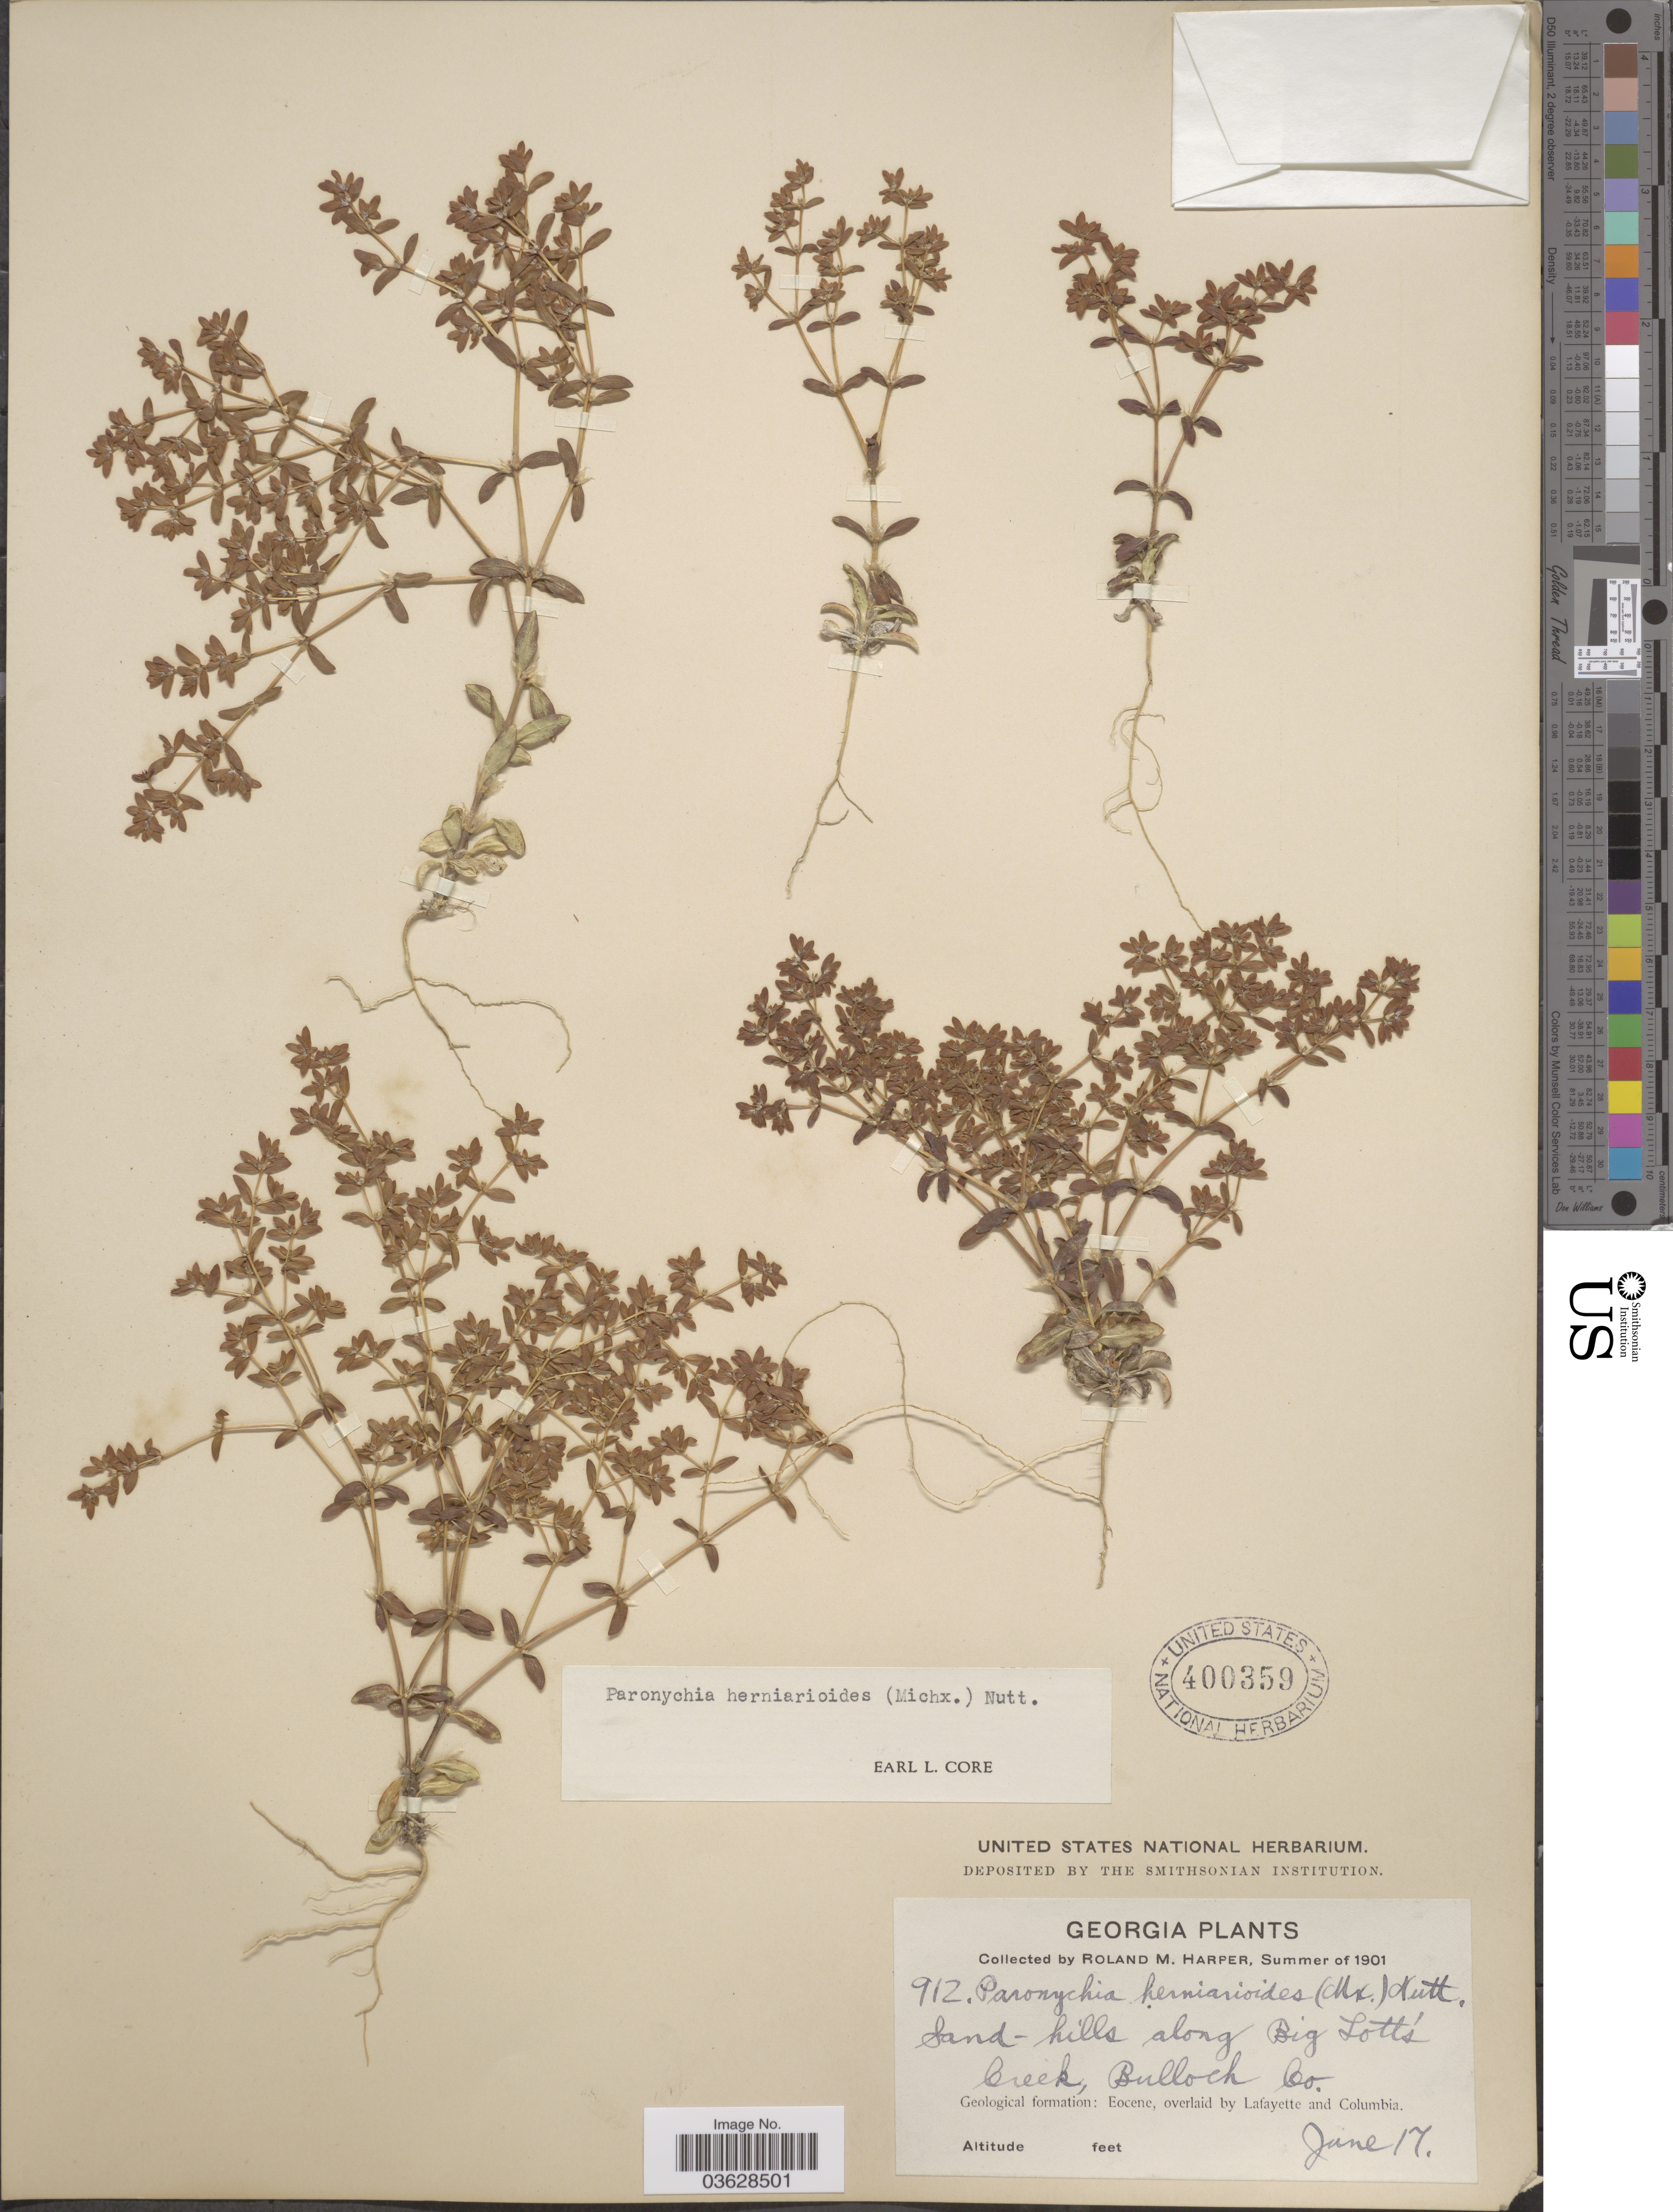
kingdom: Plantae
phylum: Tracheophyta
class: Magnoliopsida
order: Caryophyllales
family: Caryophyllaceae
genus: Paronychia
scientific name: Paronychia herniarioides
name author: (Michx.) Nutt.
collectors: R. M. Harper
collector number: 912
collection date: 1901-06-17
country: United States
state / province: Georgia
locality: Sand-hills along Big Lott's Creek, Bullock Co. Geological formation: Eocene, overlaid by Lafayette and Columbia.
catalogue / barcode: US 400359